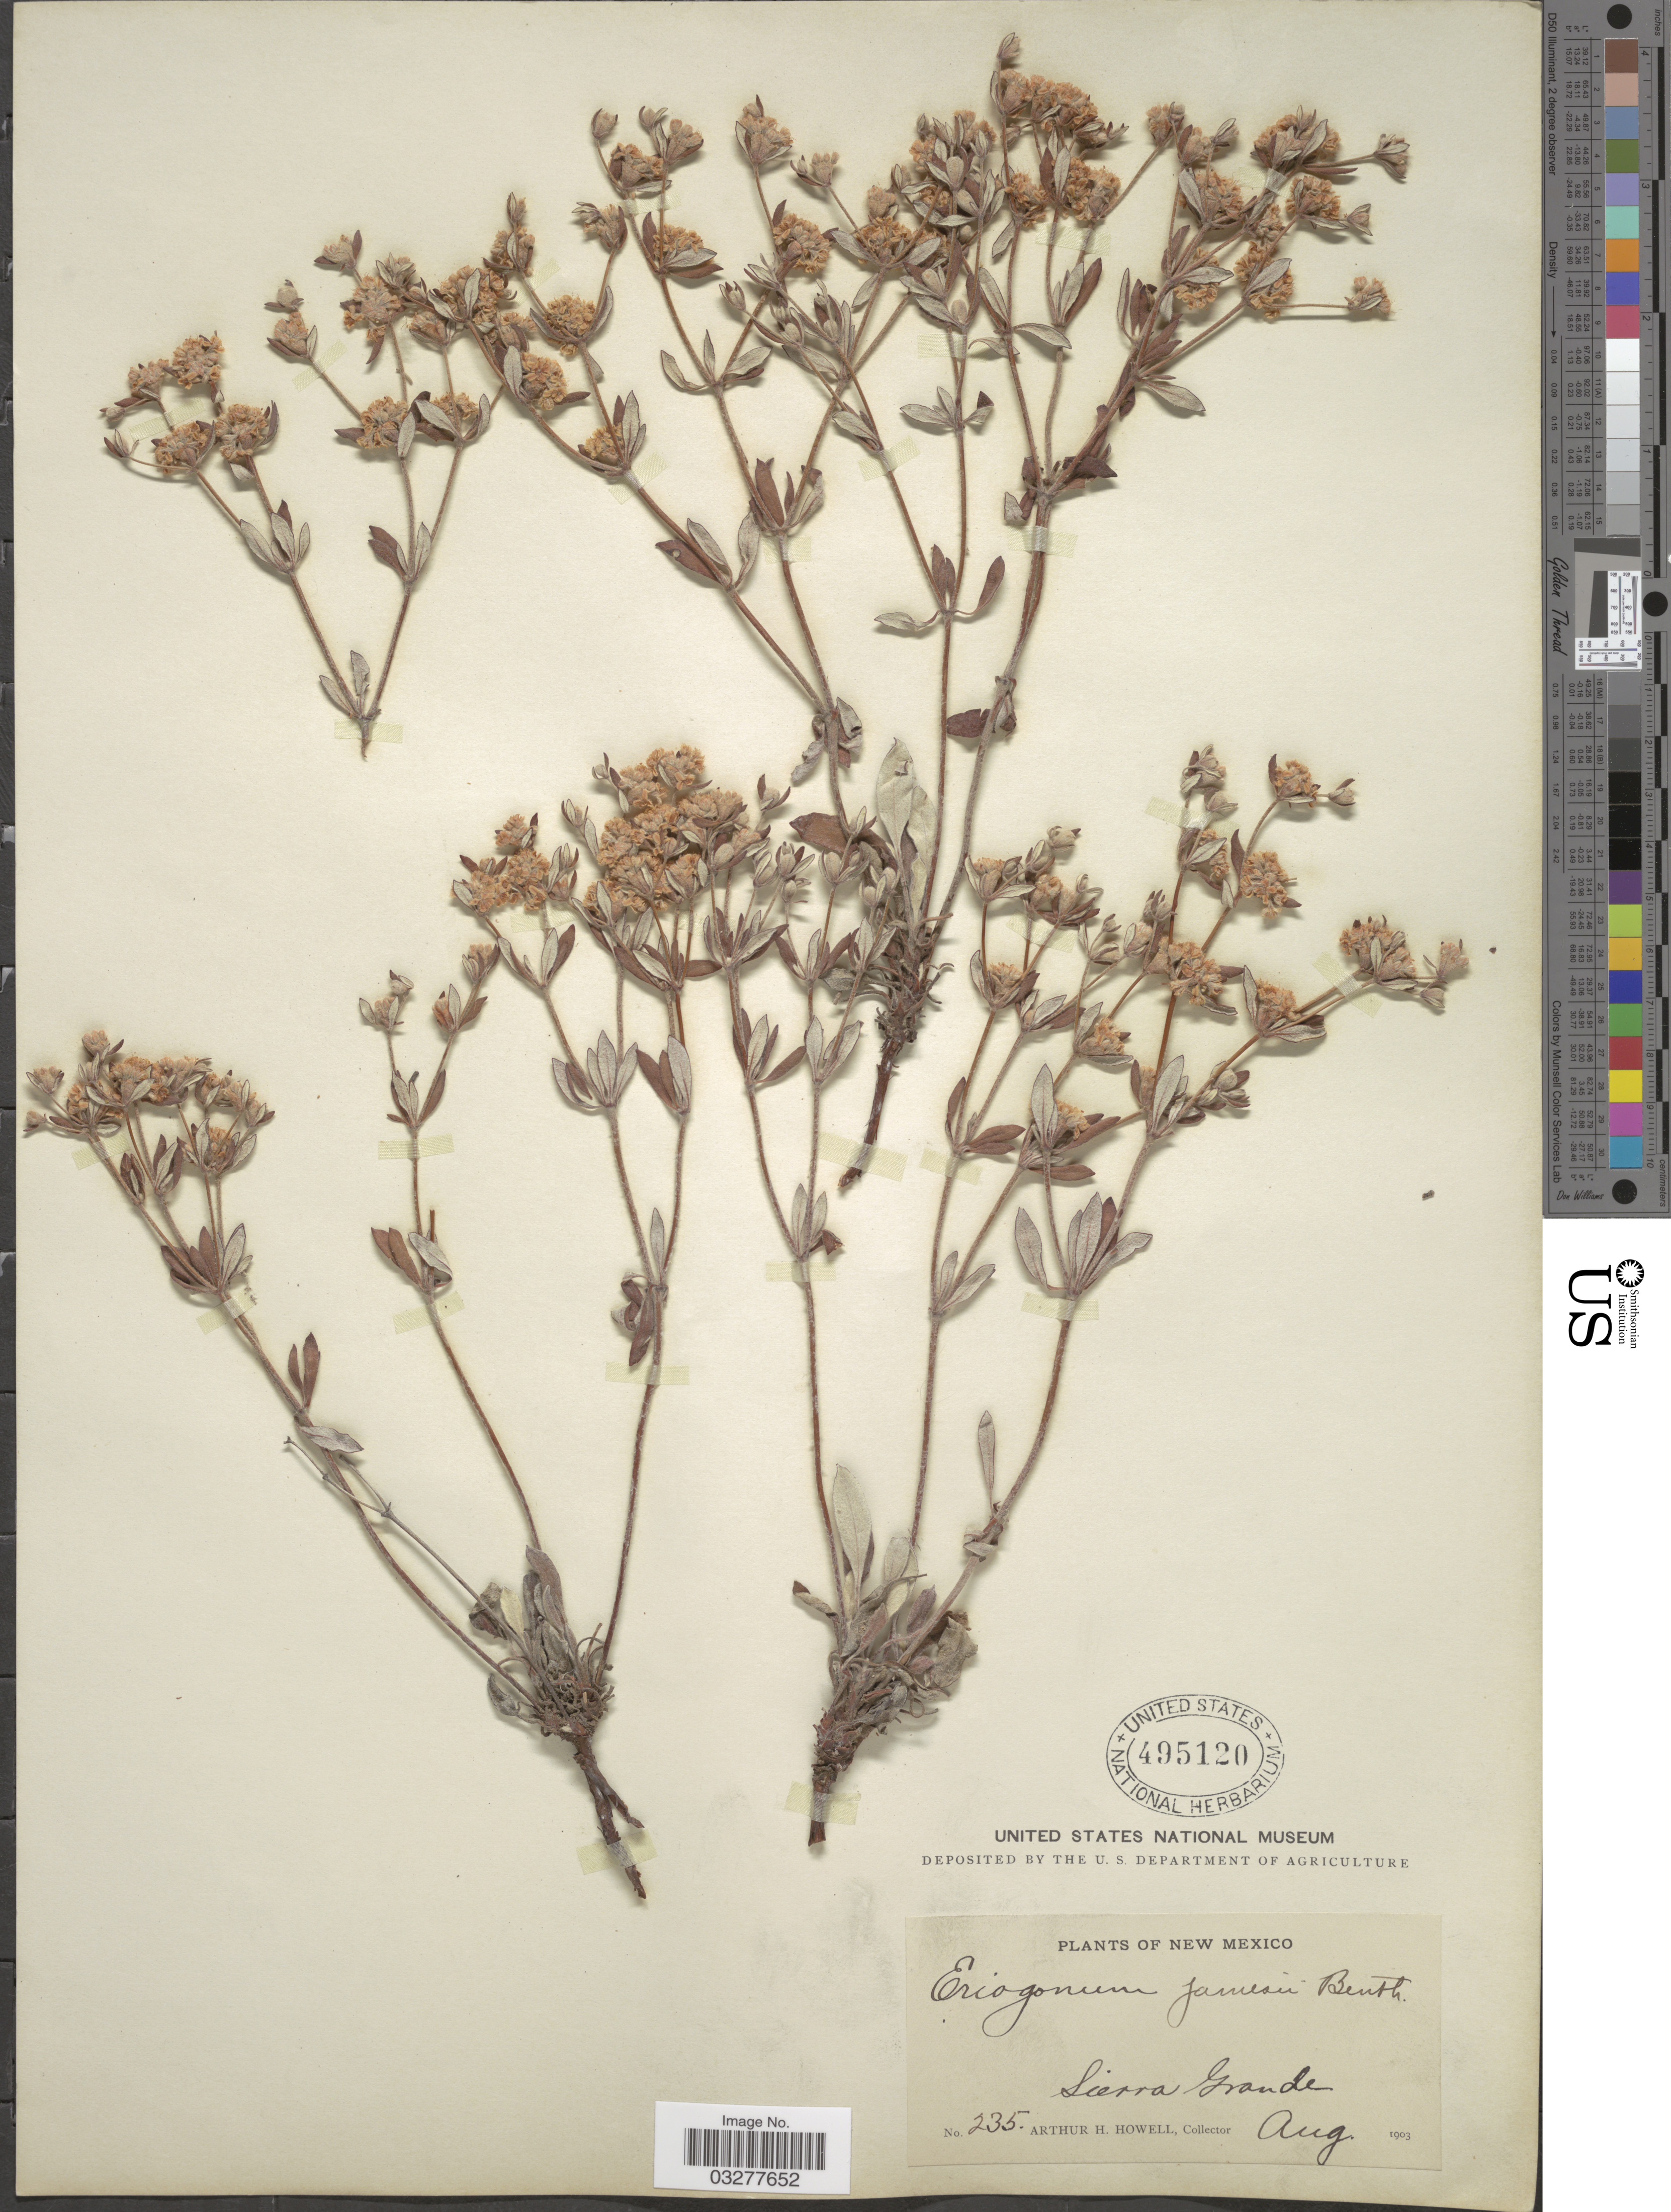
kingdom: Plantae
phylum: Tracheophyta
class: Magnoliopsida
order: Caryophyllales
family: Polygonaceae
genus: Eriogonum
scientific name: Eriogonum jamesii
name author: Benth.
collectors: A. H. Howell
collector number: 235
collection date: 1903-08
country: United States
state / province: New Mexico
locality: Sierra Grande.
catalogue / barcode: US 495120